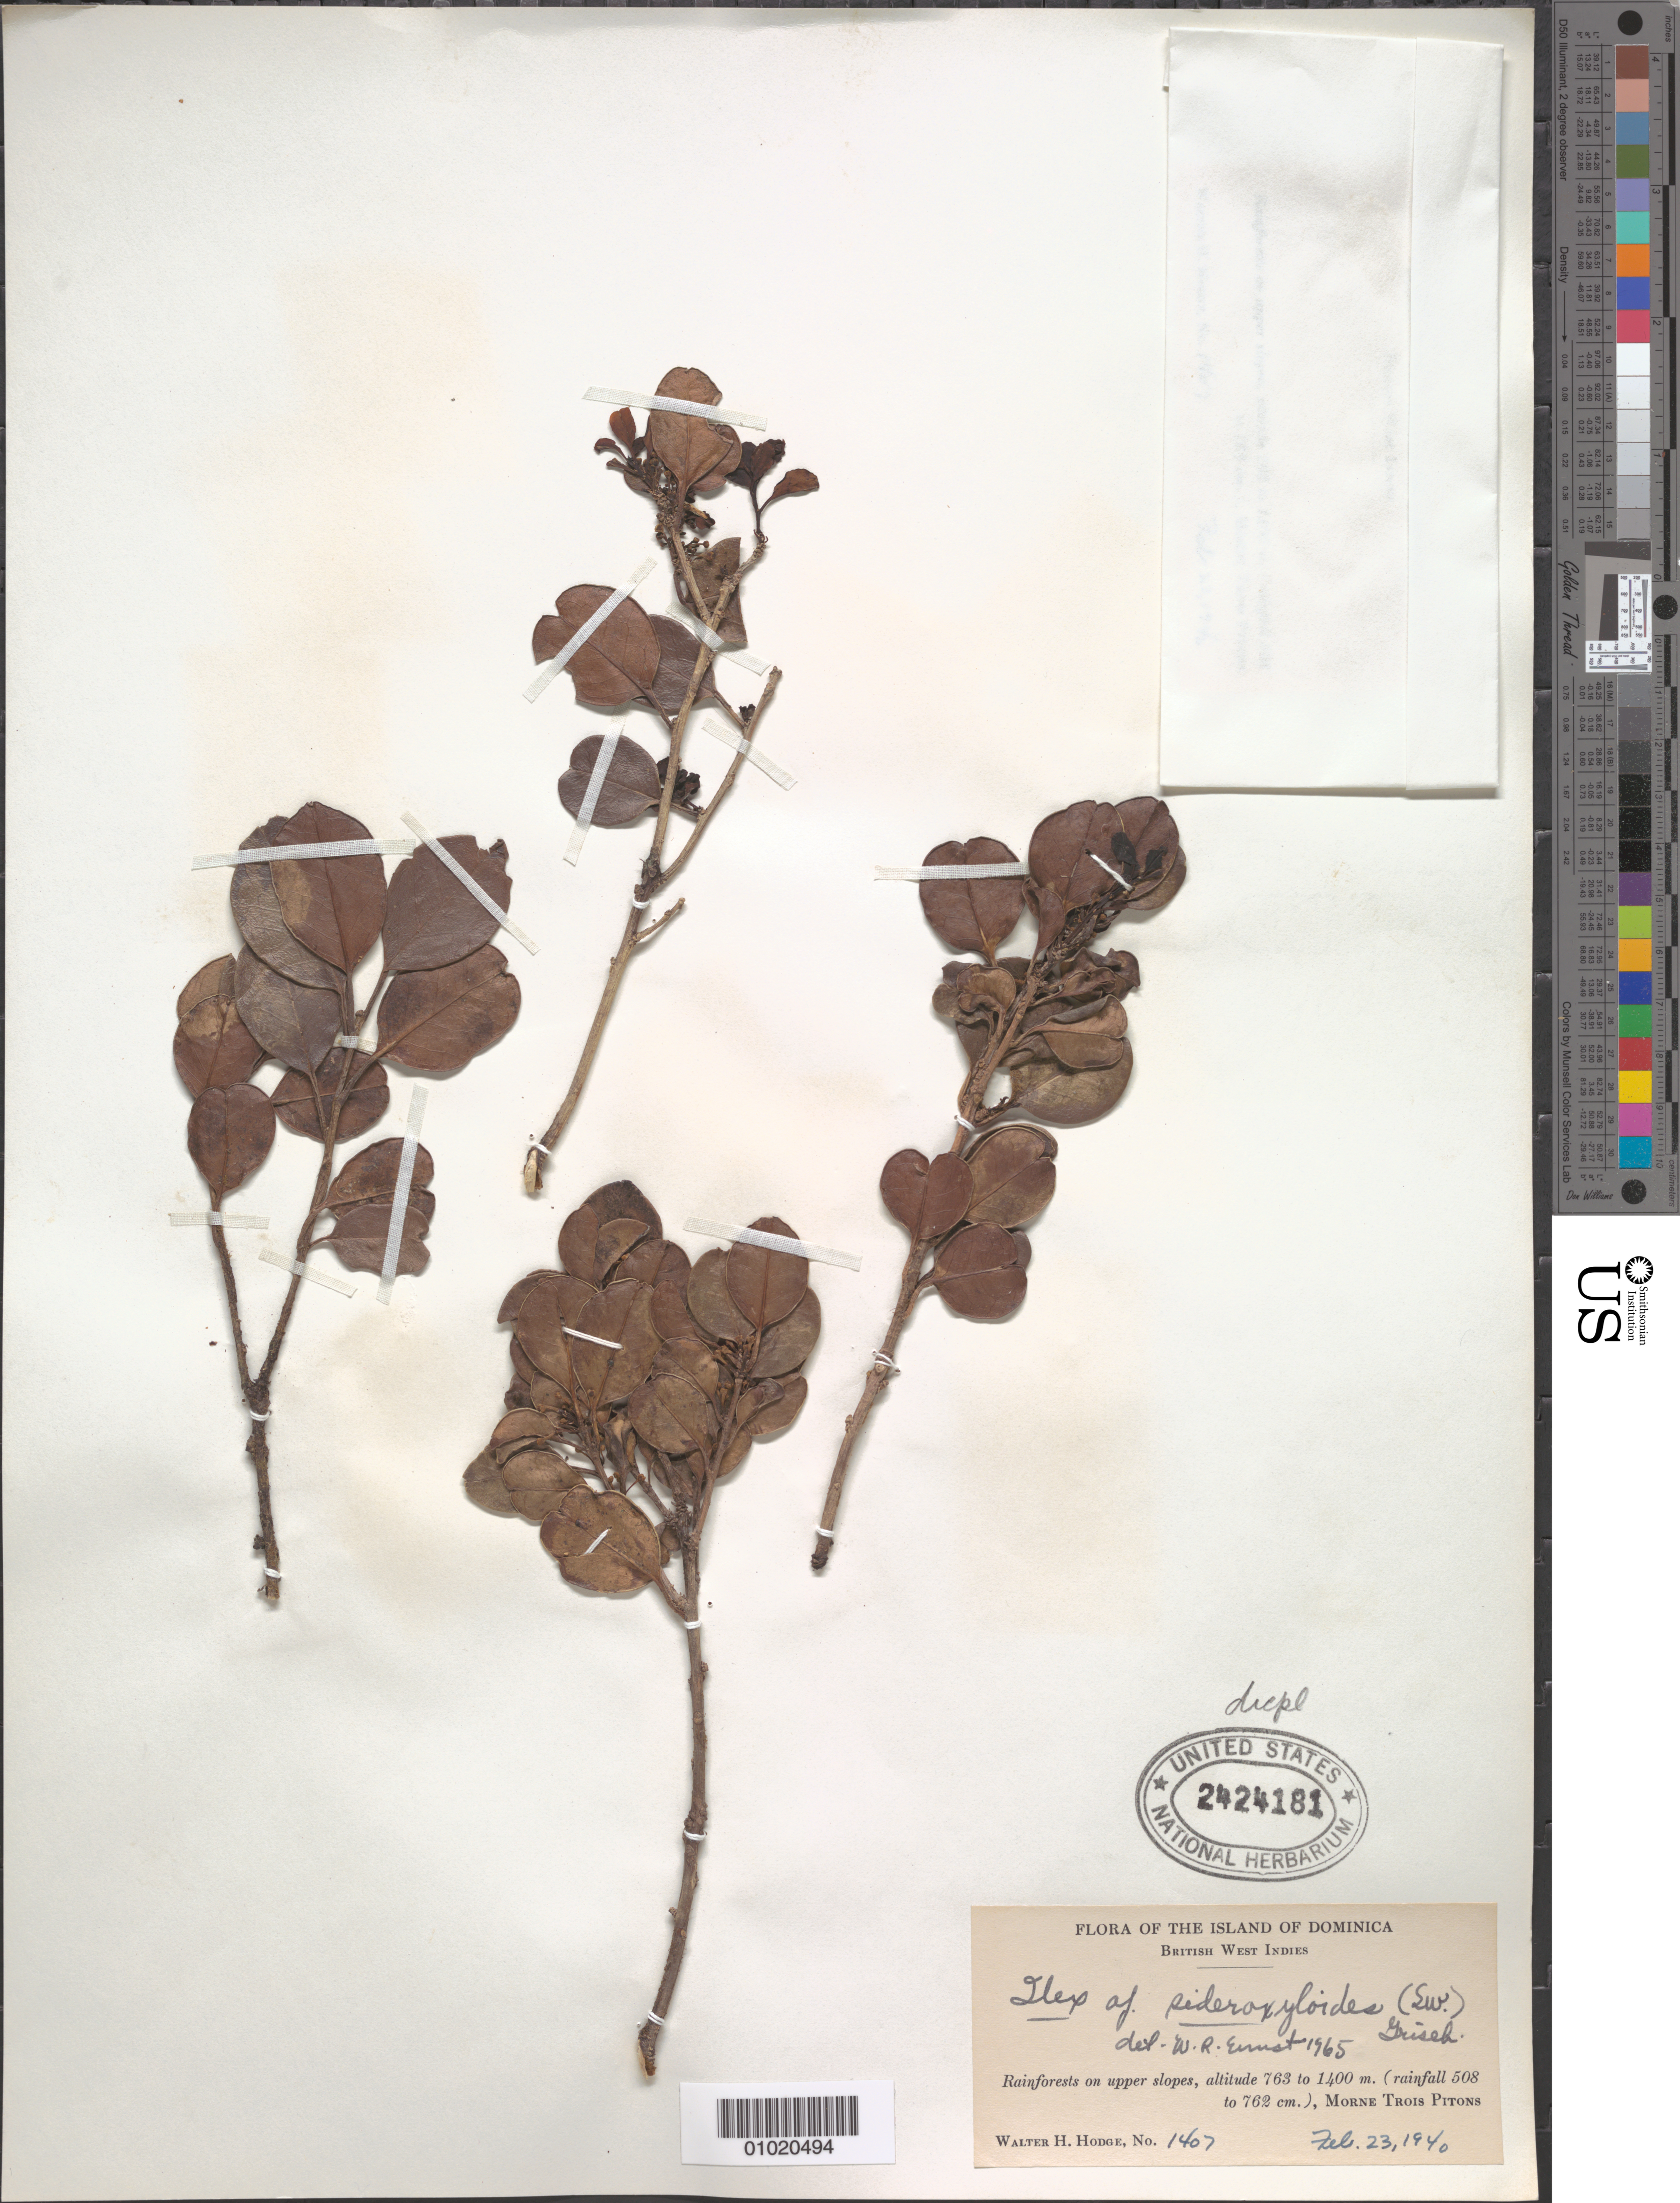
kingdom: Plantae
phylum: Tracheophyta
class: Magnoliopsida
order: Aquifoliales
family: Aquifoliaceae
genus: Ilex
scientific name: Ilex sideroxyloides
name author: (Sw.) Griseb.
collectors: W. Hodge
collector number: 1407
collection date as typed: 23 Feb 1940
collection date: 1940-02-23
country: Dominica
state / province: St. George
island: Dominica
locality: Rainforests on upper slopes, Morne Trois Pitons.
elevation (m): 763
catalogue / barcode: US 2424181